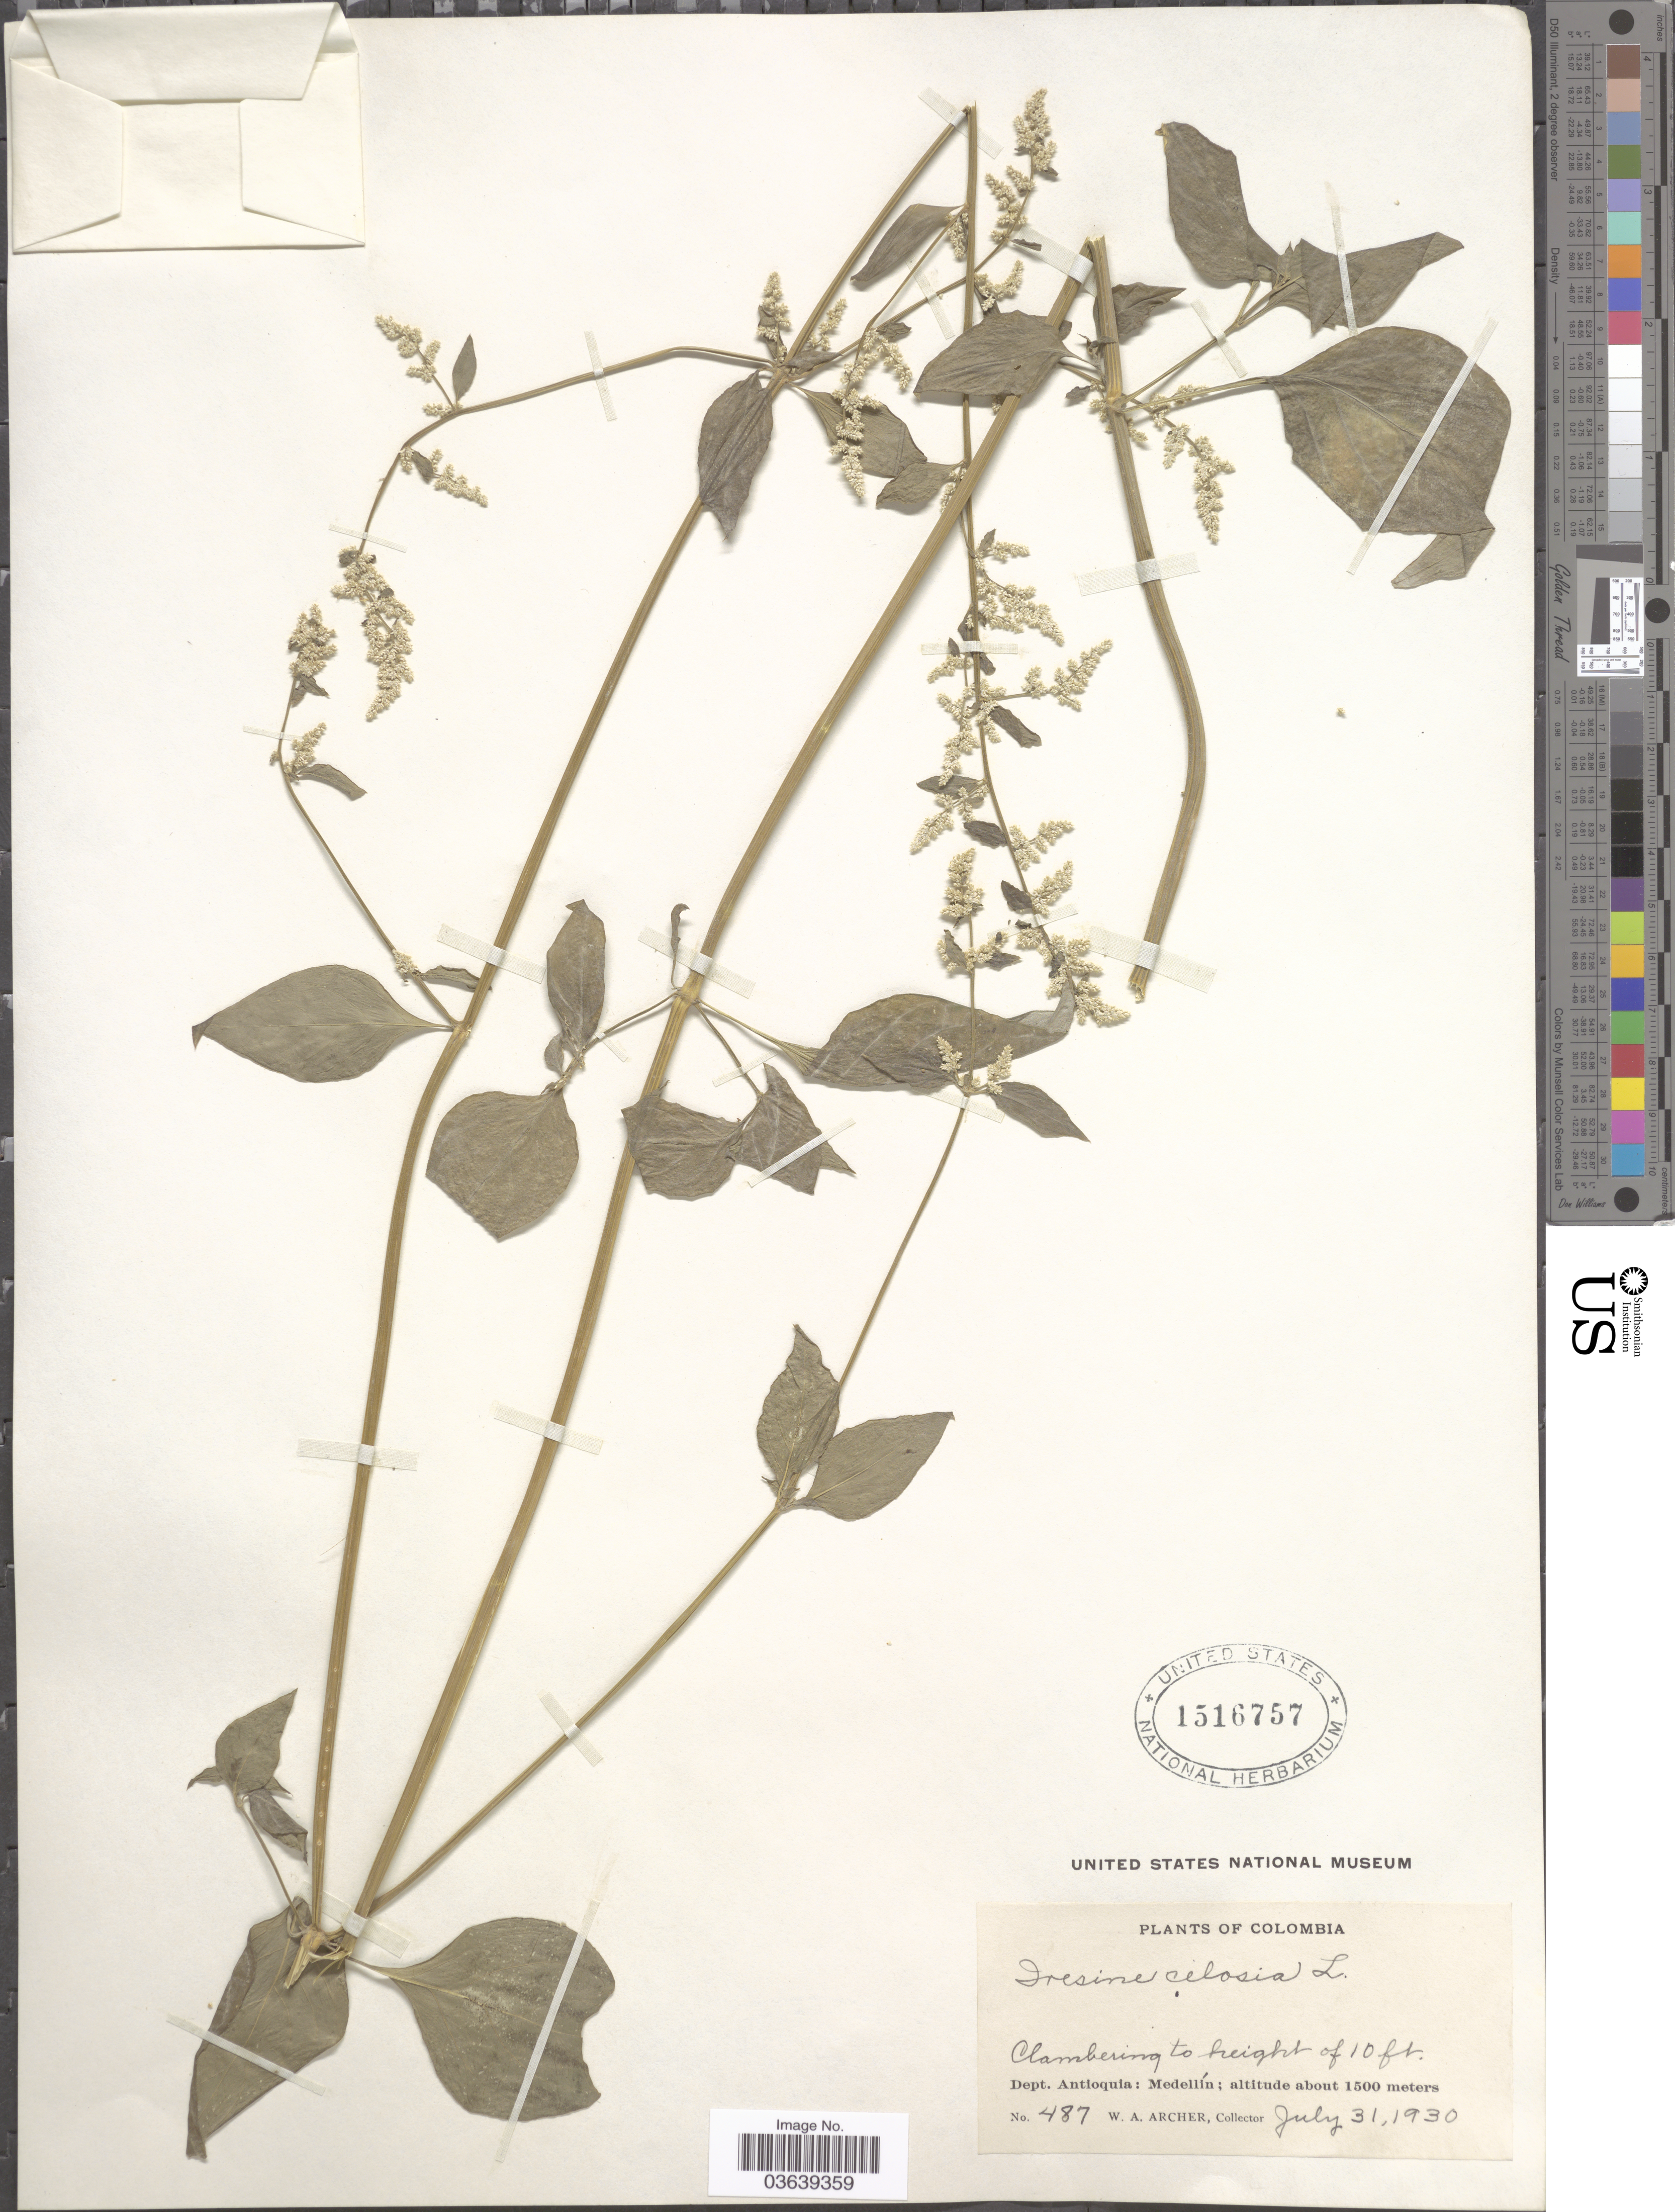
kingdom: Plantae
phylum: Tracheophyta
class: Magnoliopsida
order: Caryophyllales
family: Amaranthaceae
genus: Iresine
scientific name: Iresine celosia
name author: L.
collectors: W. Archer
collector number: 487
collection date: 1930-07-31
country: Colombia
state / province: Antioquia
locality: Dept. Antioquia: Medellín.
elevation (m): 1500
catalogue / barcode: US 1516757